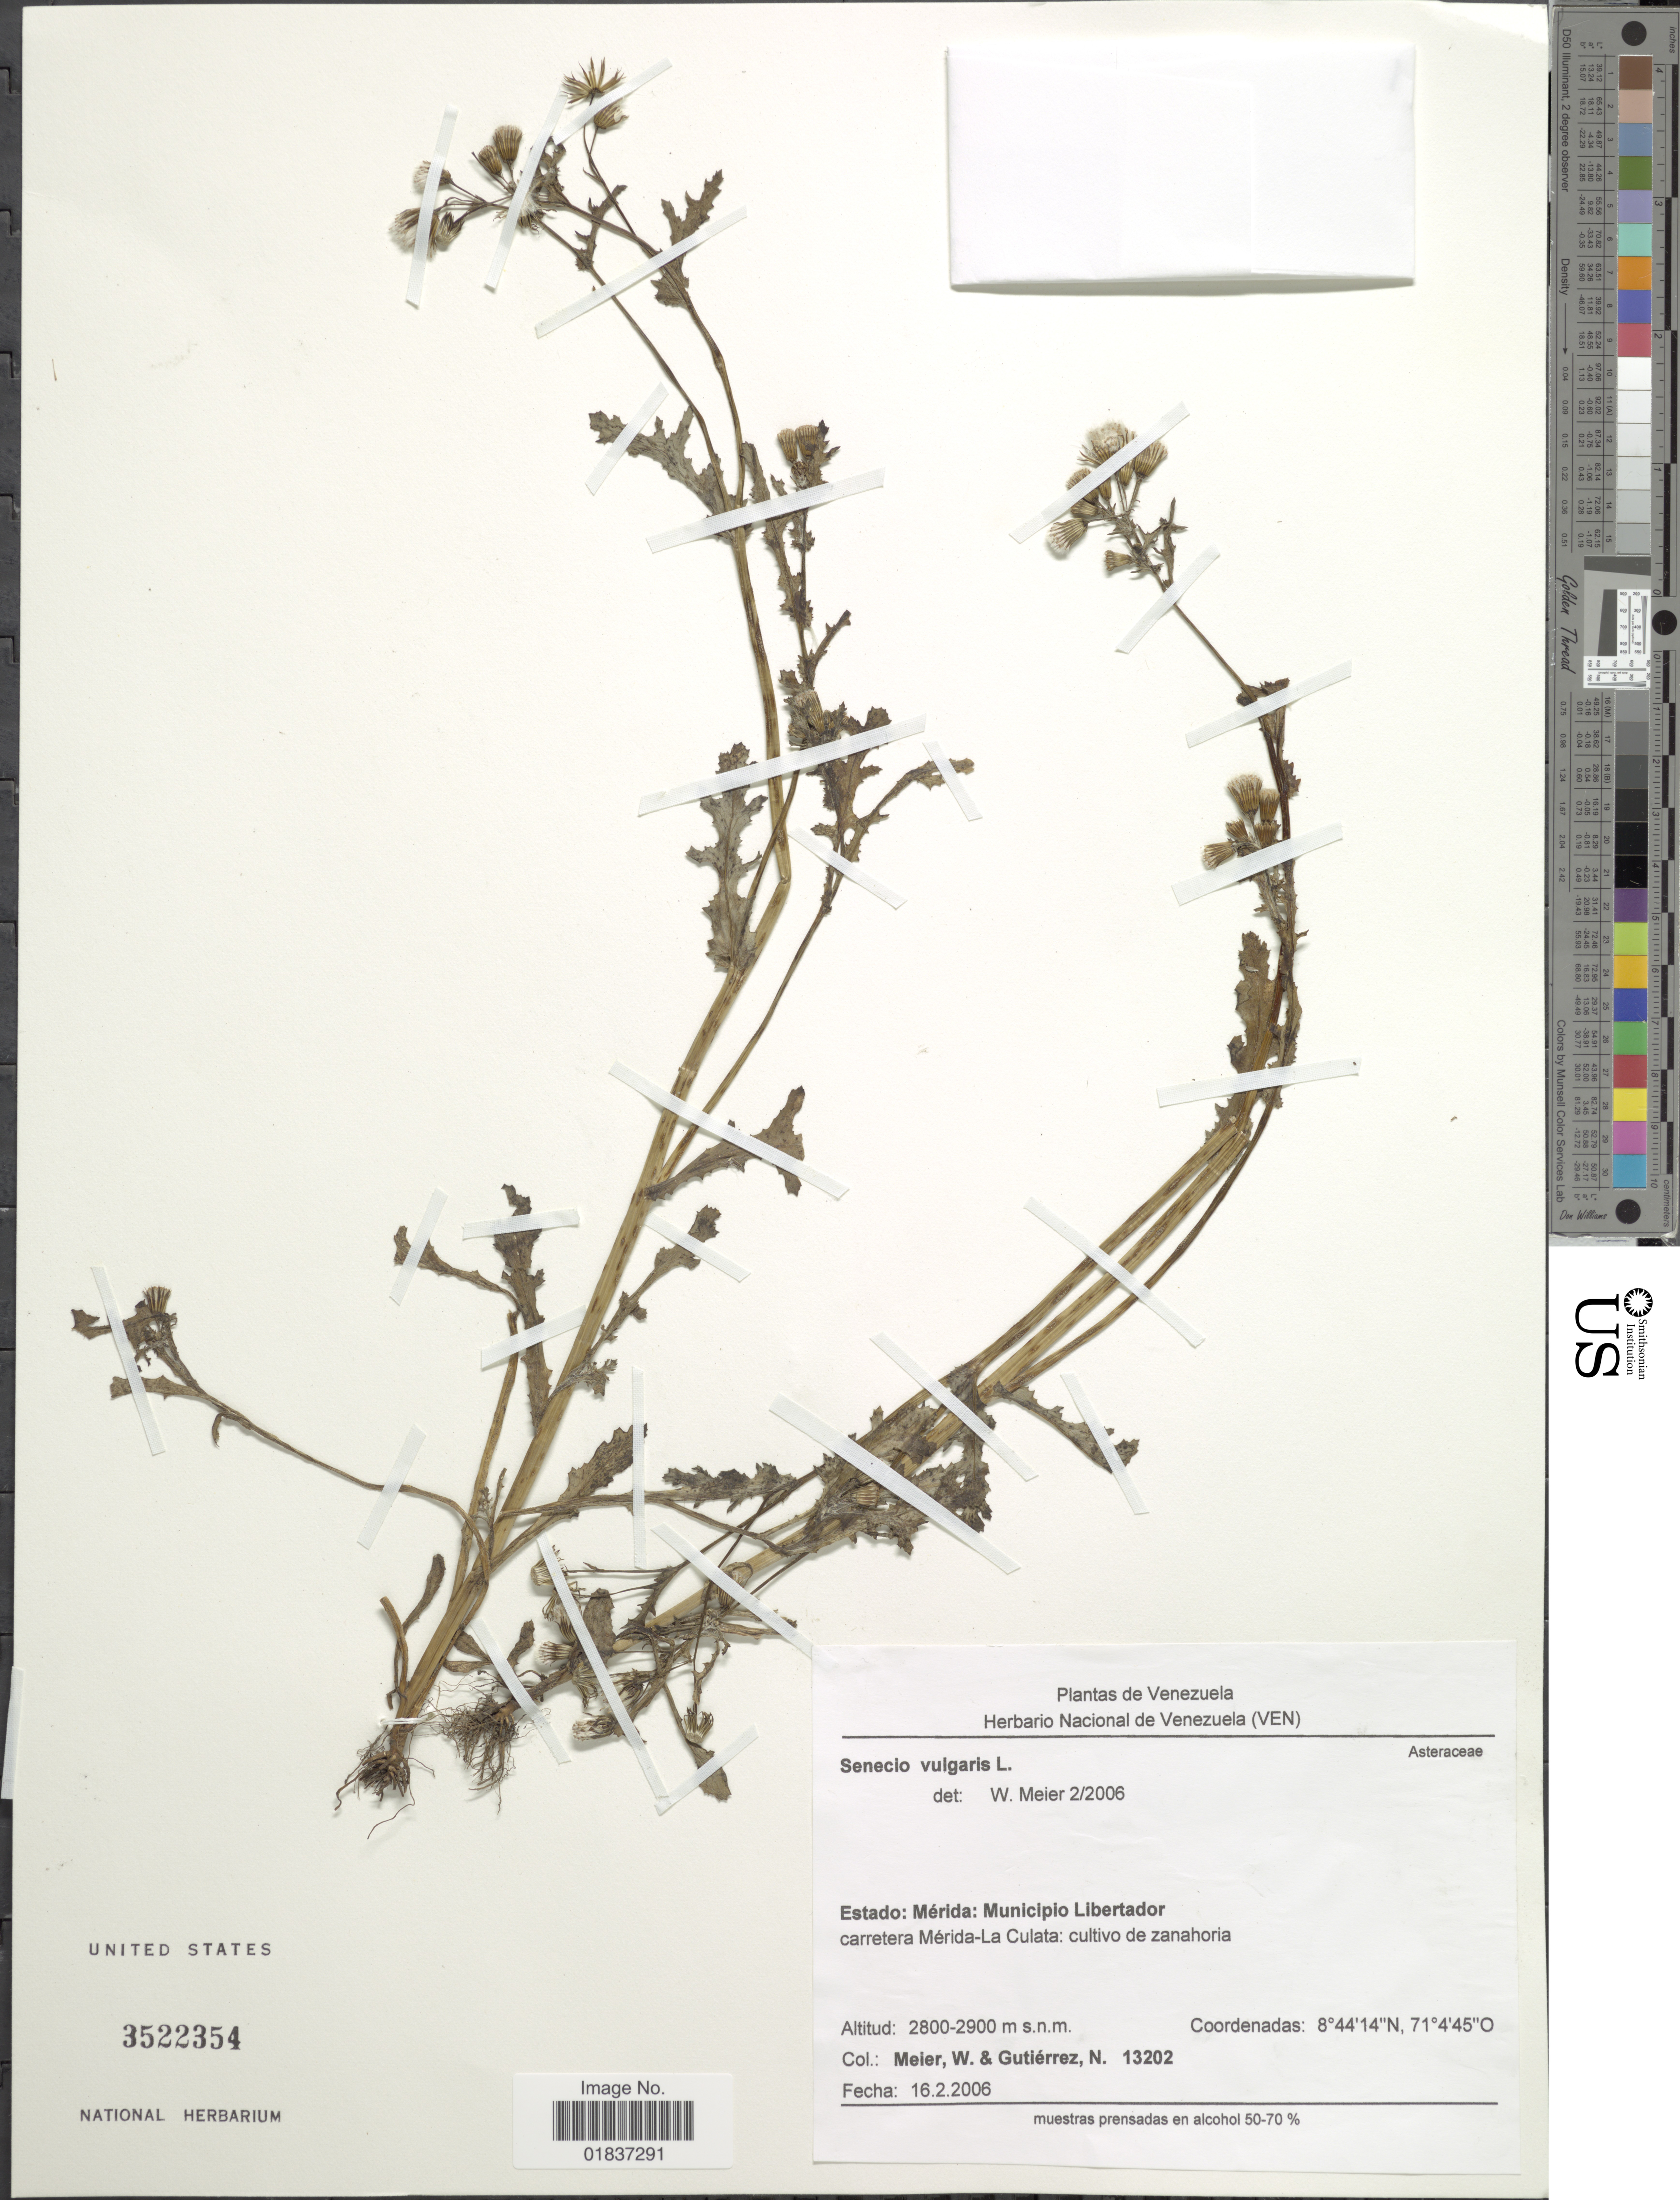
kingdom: Plantae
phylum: Tracheophyta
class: Magnoliopsida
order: Asterales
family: Asteraceae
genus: Senecio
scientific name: Senecio vulgaris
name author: L.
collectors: W. Meier & N. Gutierrez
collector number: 13202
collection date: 2006-02-16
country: Venezuela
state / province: Mérida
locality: Estado: Merida: Municipio Libertador carretera Merida-La Culata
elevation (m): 2800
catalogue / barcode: US 3522354